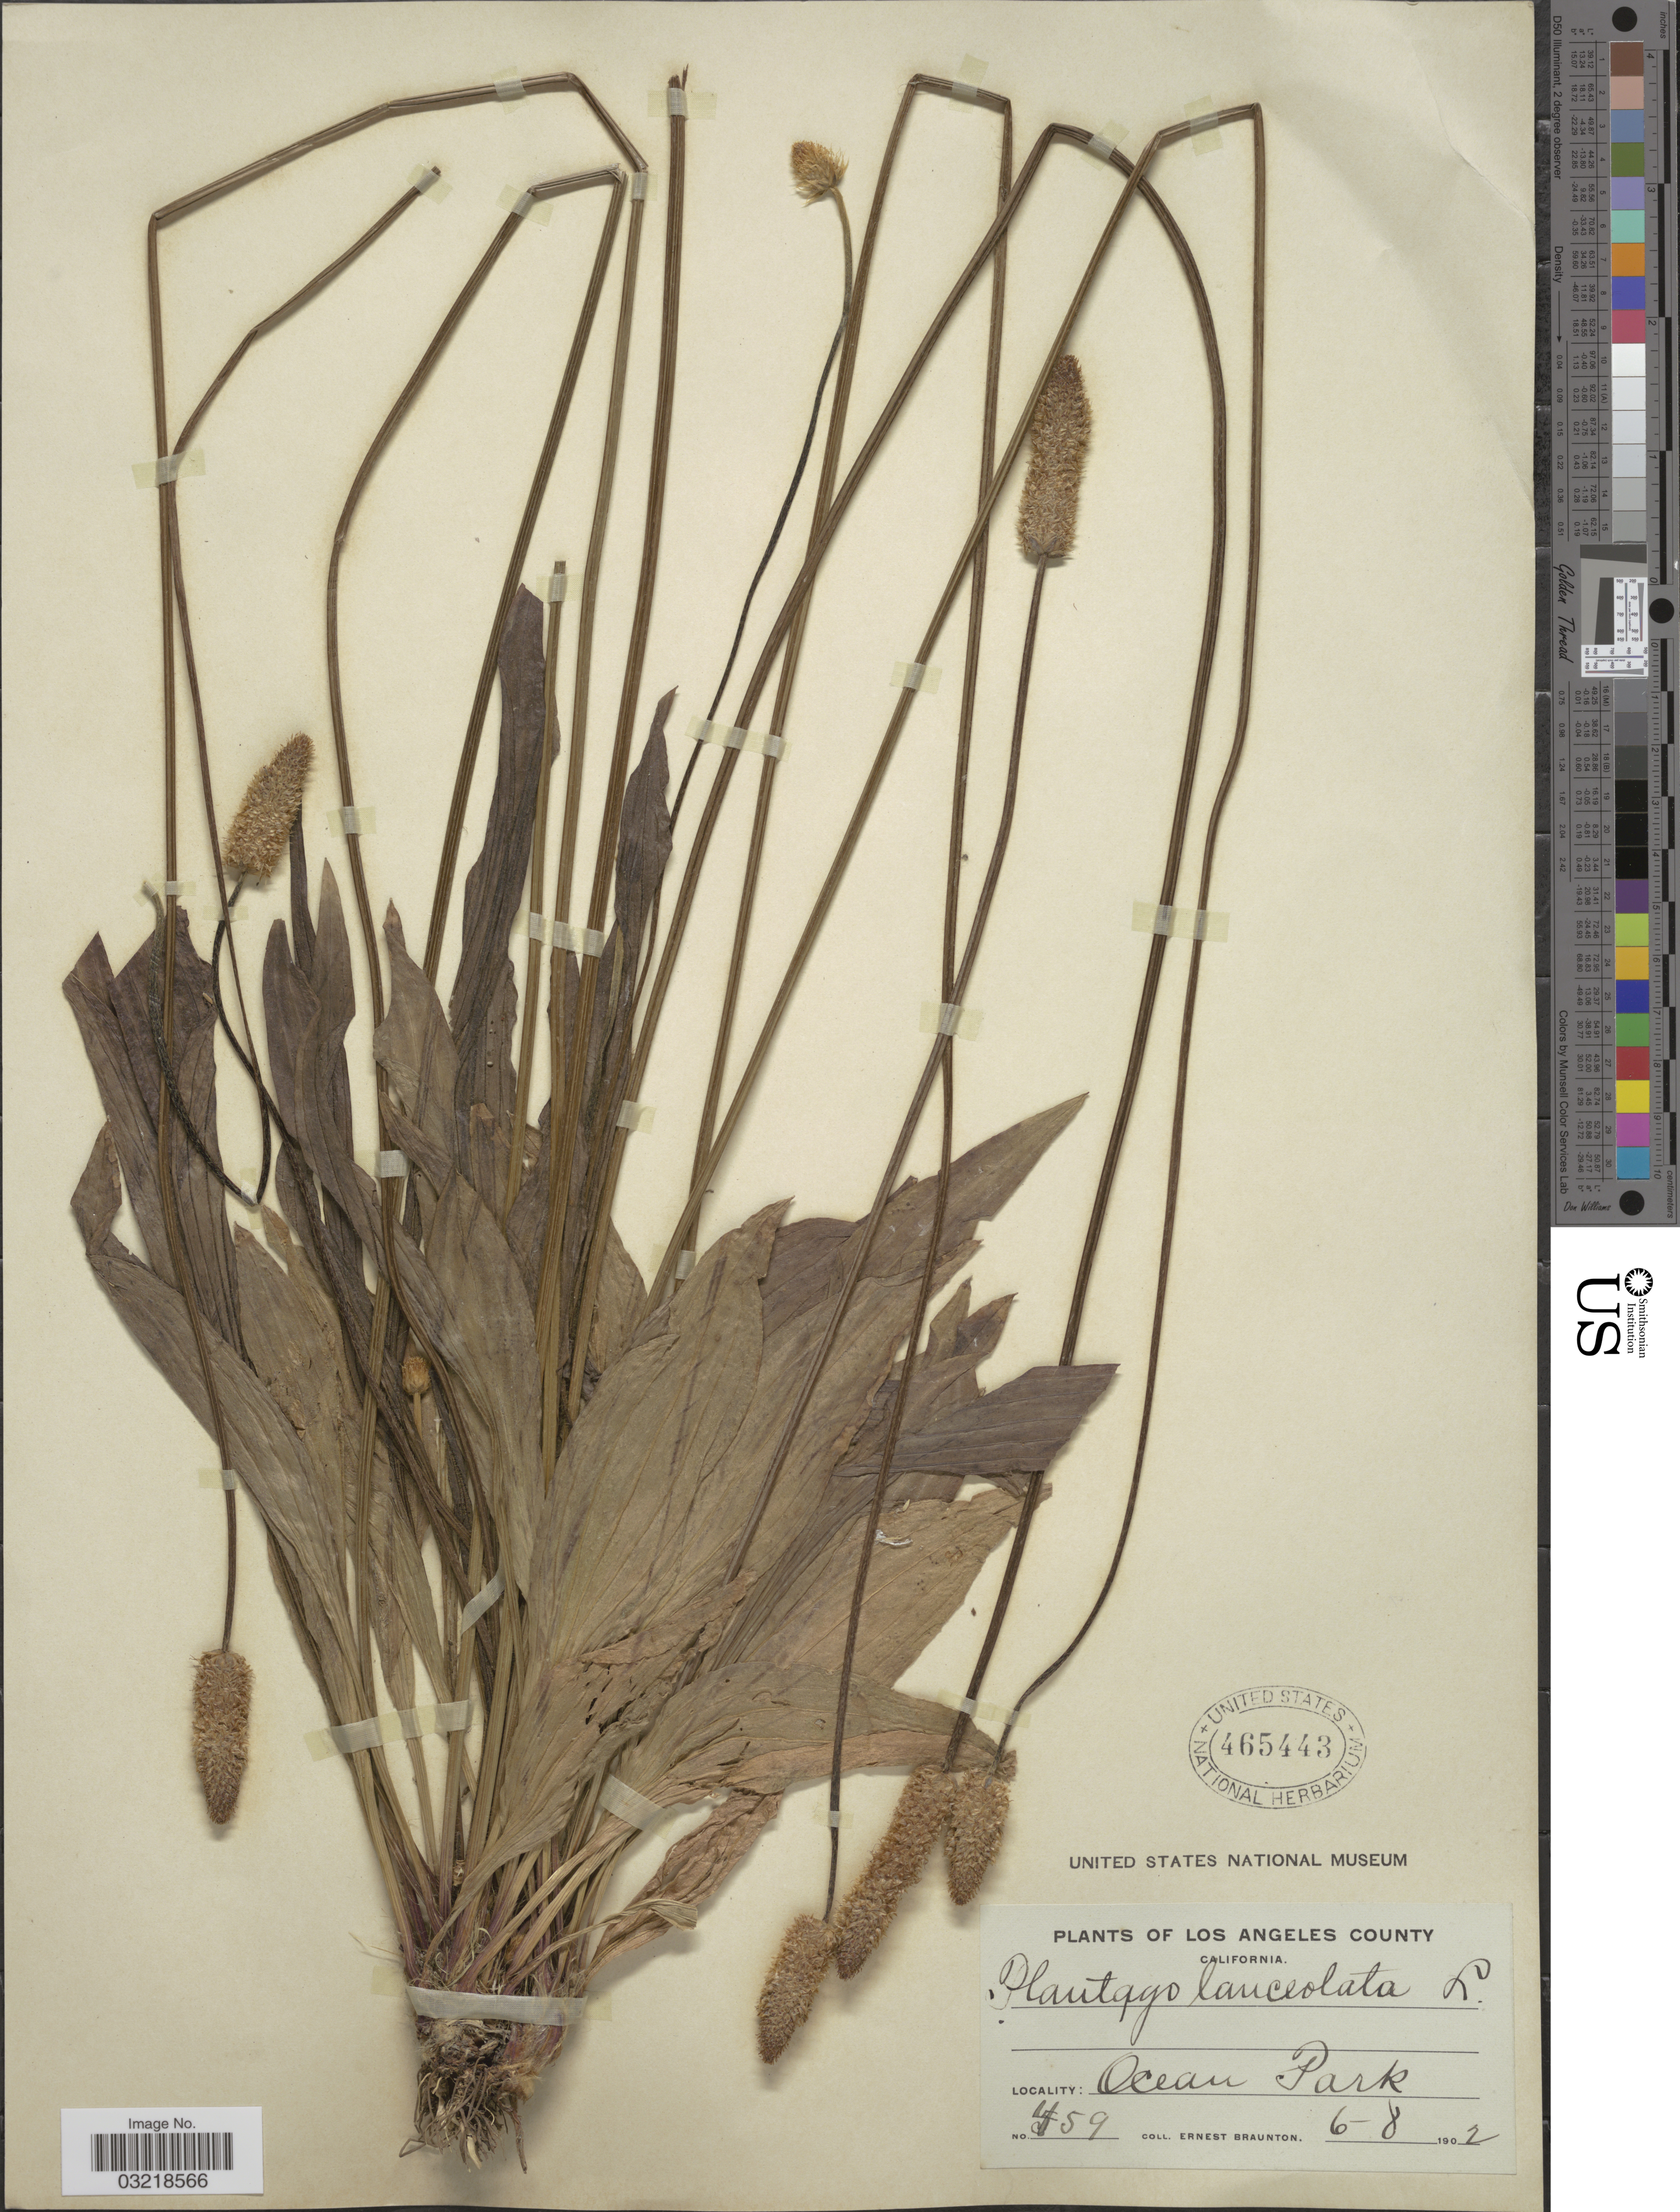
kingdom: Plantae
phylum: Tracheophyta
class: Magnoliopsida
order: Lamiales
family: Plantaginaceae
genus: Plantago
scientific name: Plantago lanceolata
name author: L.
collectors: E. Braunton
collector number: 459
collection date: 1902-06-08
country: United States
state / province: California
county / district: Los Angeles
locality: Los Angeles County. Ocean Park.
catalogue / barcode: US 465443